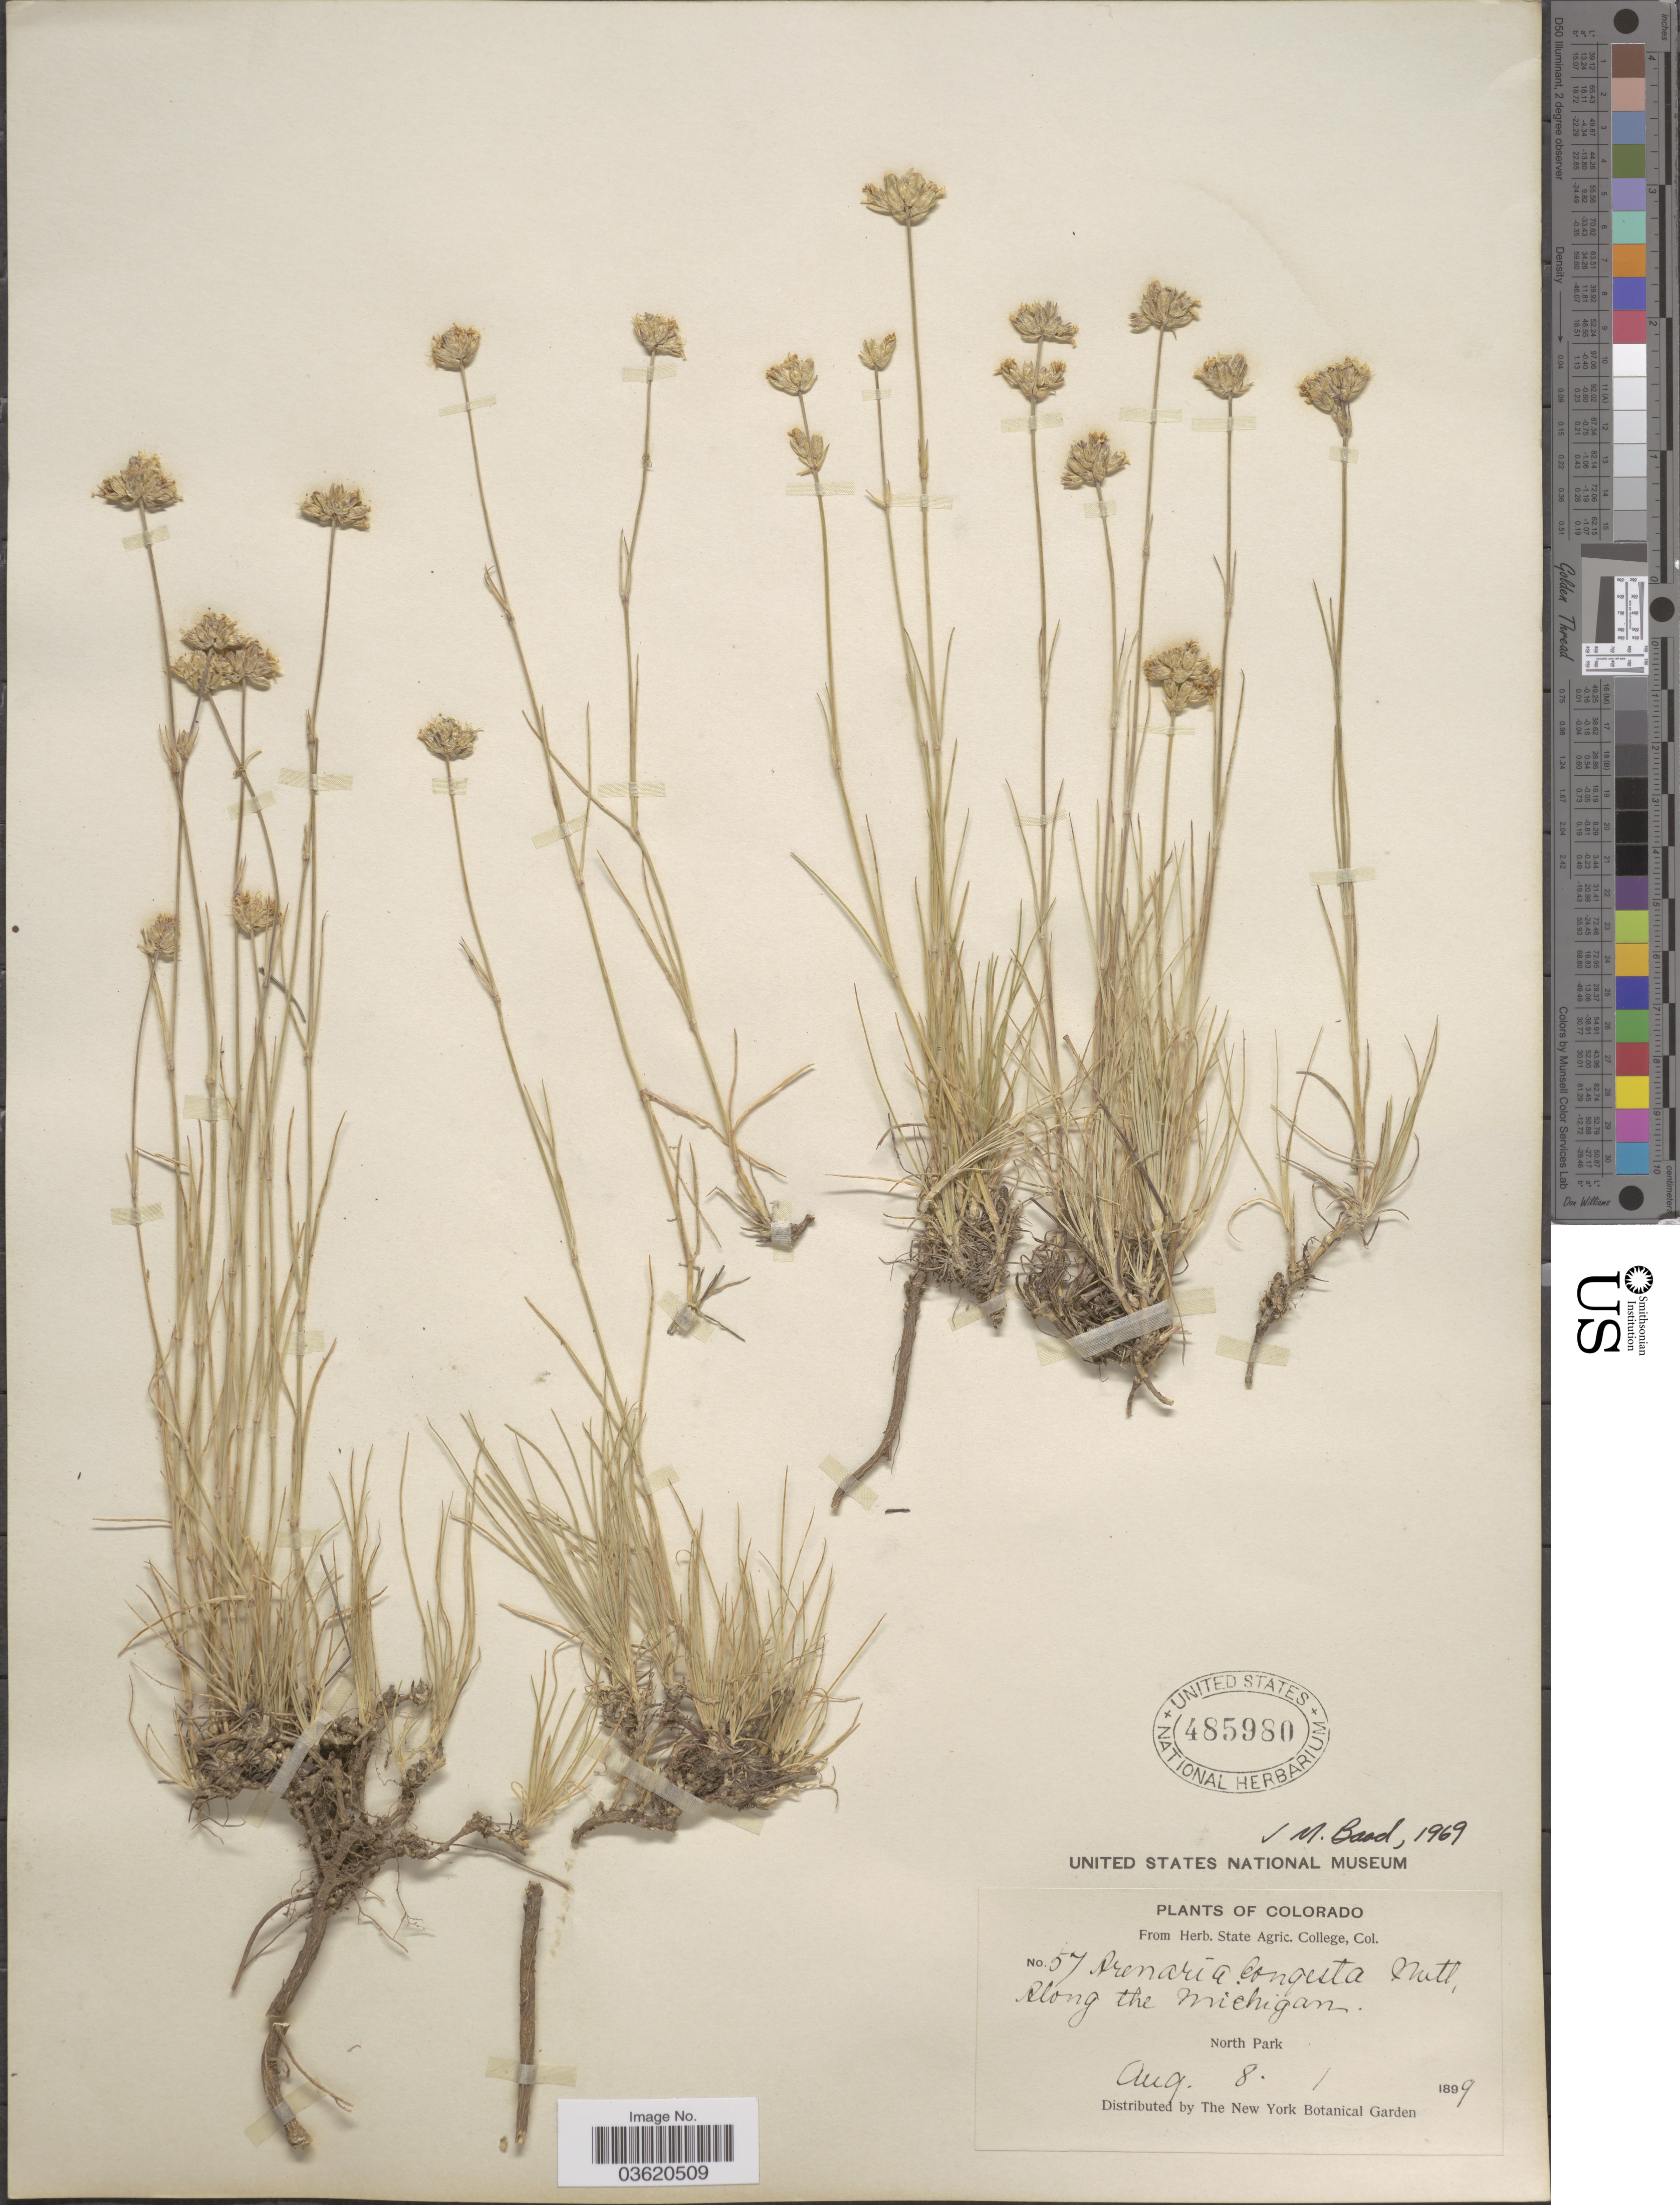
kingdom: Plantae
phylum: Tracheophyta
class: Magnoliopsida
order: Caryophyllales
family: Caryophyllaceae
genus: Eremogone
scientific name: Eremogone congesta var. congesta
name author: (Nutt.) Ikonn.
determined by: Strong, Mark T., (BOT), Smithsonian Institution - National Museum of Natural History (UNITED STATES)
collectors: ex herb. State Agric. College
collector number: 57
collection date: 1899-08-08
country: United States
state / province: Colorado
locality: Along the Michigan. North Park.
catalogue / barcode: US 485980